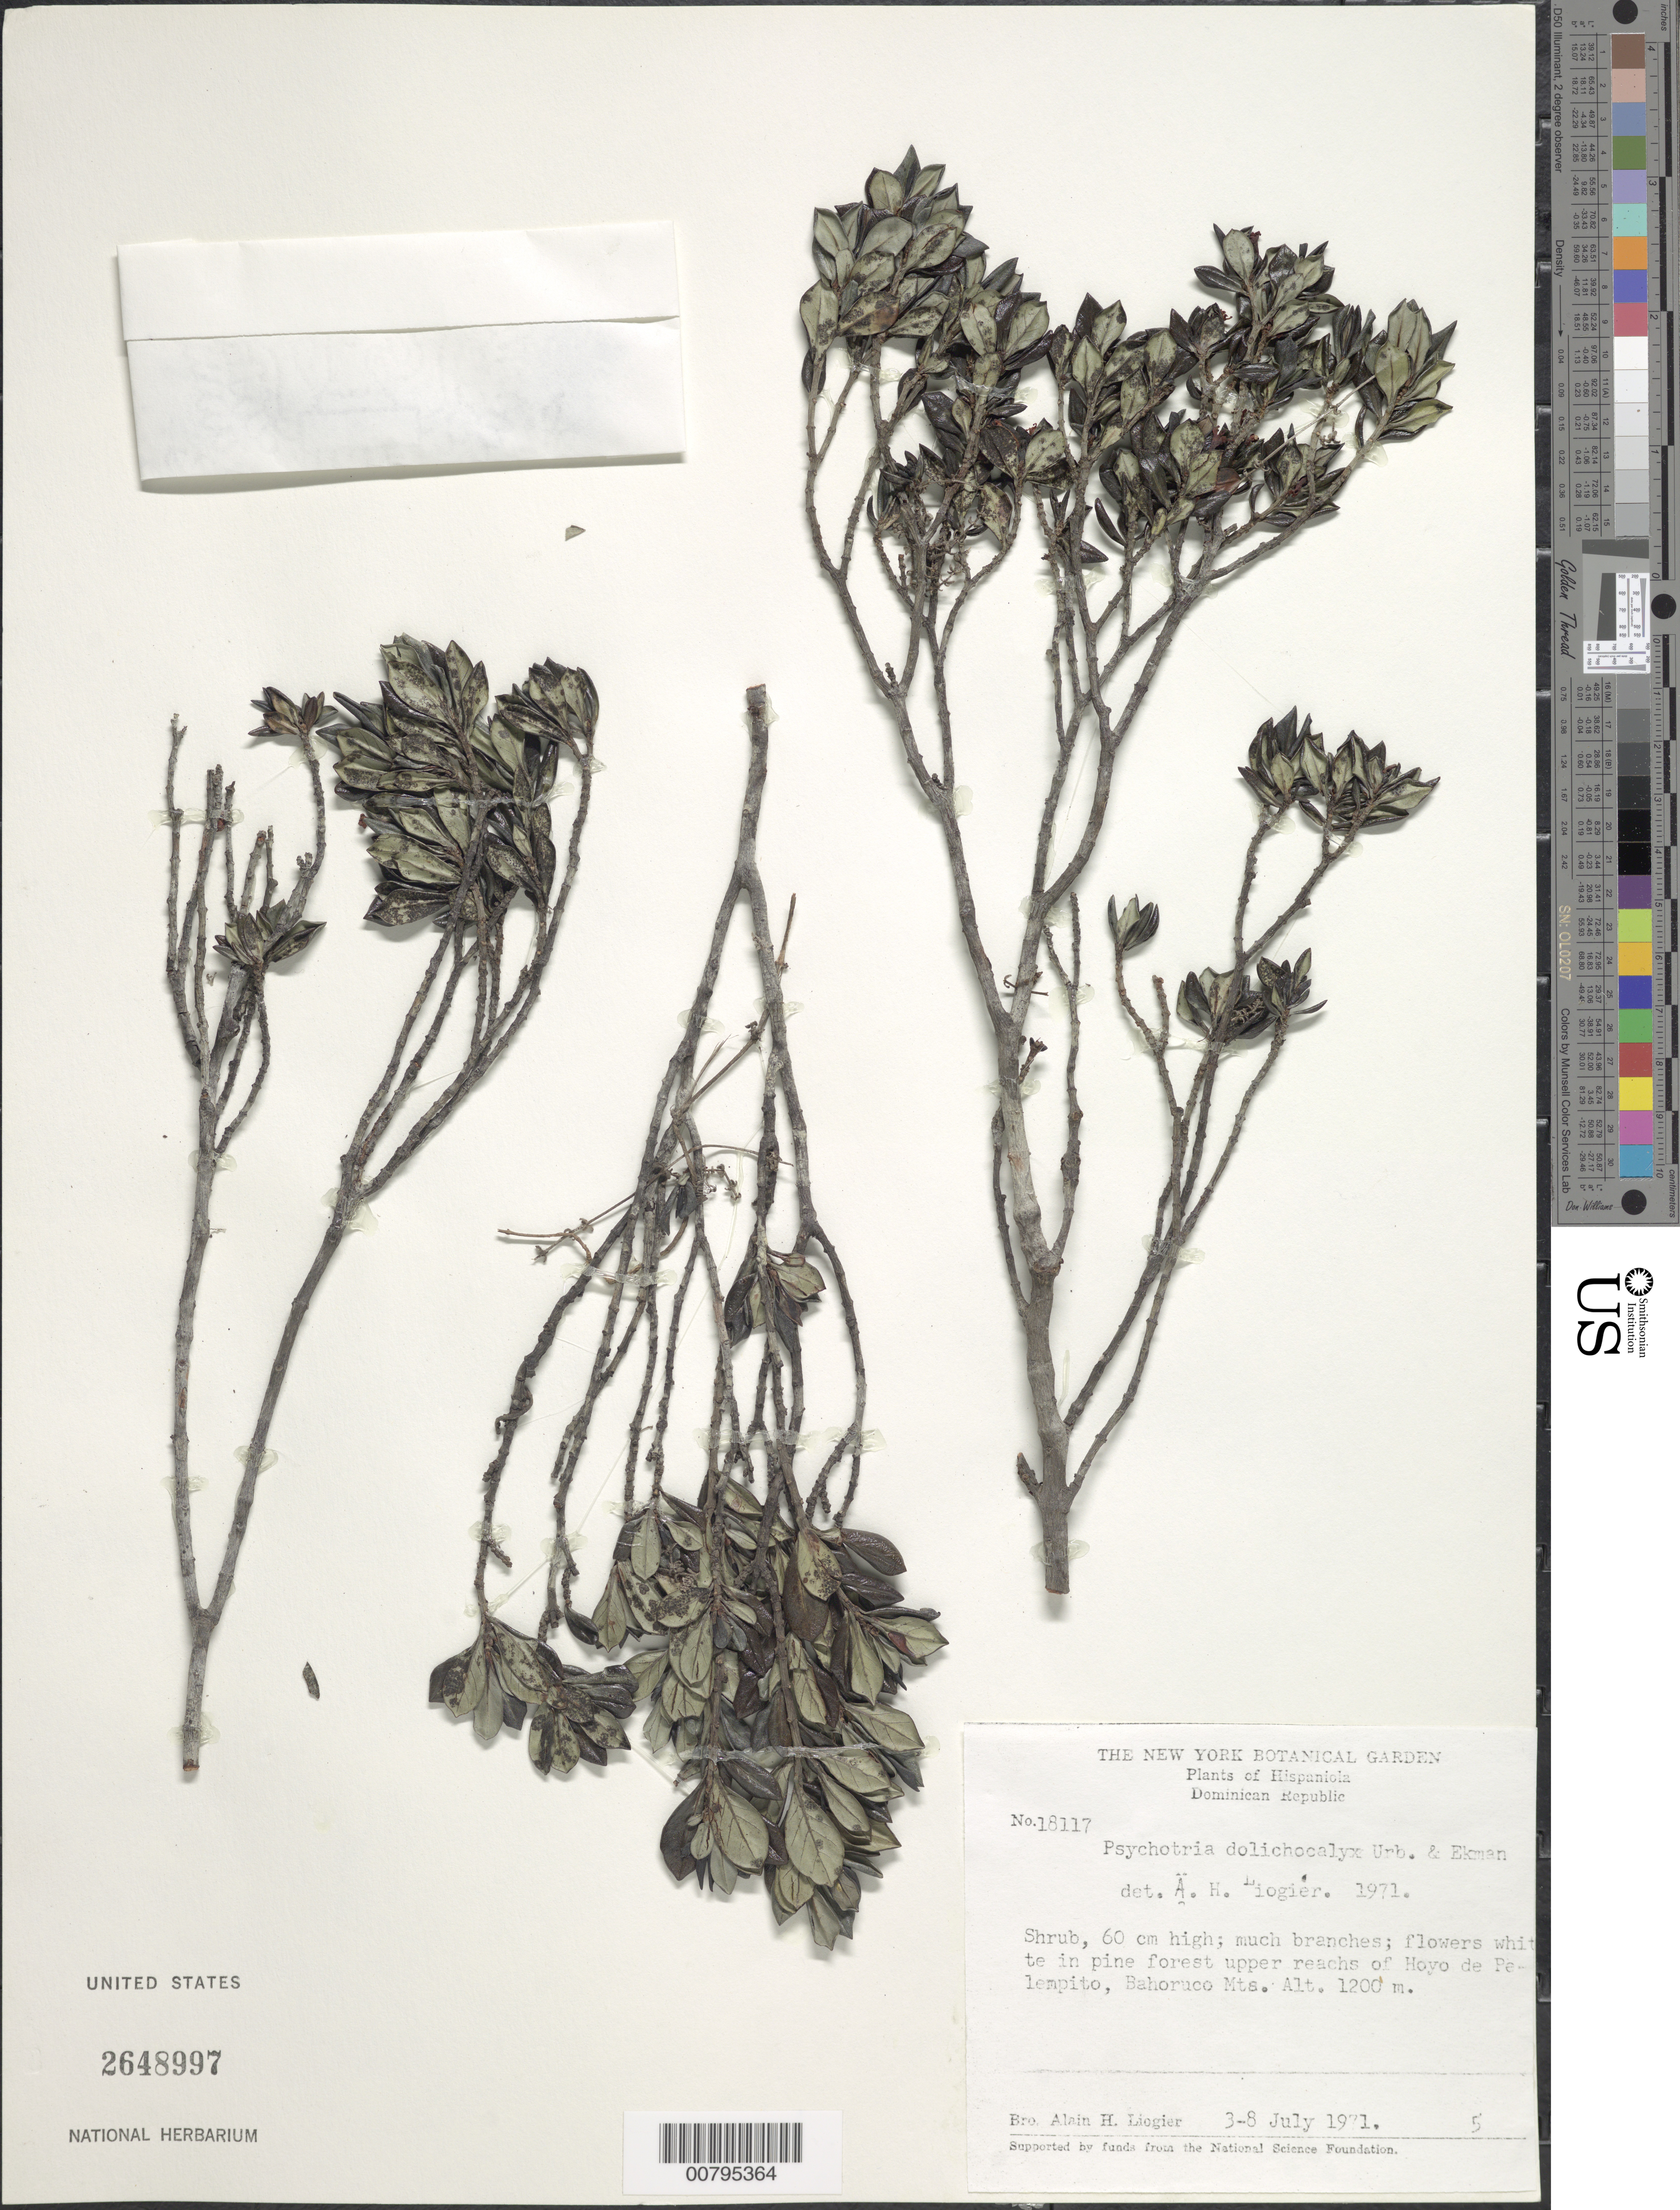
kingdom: Plantae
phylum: Tracheophyta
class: Magnoliopsida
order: Gentianales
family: Rubiaceae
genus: Psychotria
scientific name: Psychotria dolichocalyx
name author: Urb. & Ekman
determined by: Liogier, Alain H.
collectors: A. H. Liogier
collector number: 18117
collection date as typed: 03 Jul 1971 to 08 Jul 1971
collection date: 1971-07-03/1971-07-08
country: Dominican Republic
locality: Upper reaches of Hoyo de Pelempito, Bahoruco Mts.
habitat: In montane pine forest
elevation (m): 1200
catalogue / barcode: US 2648997